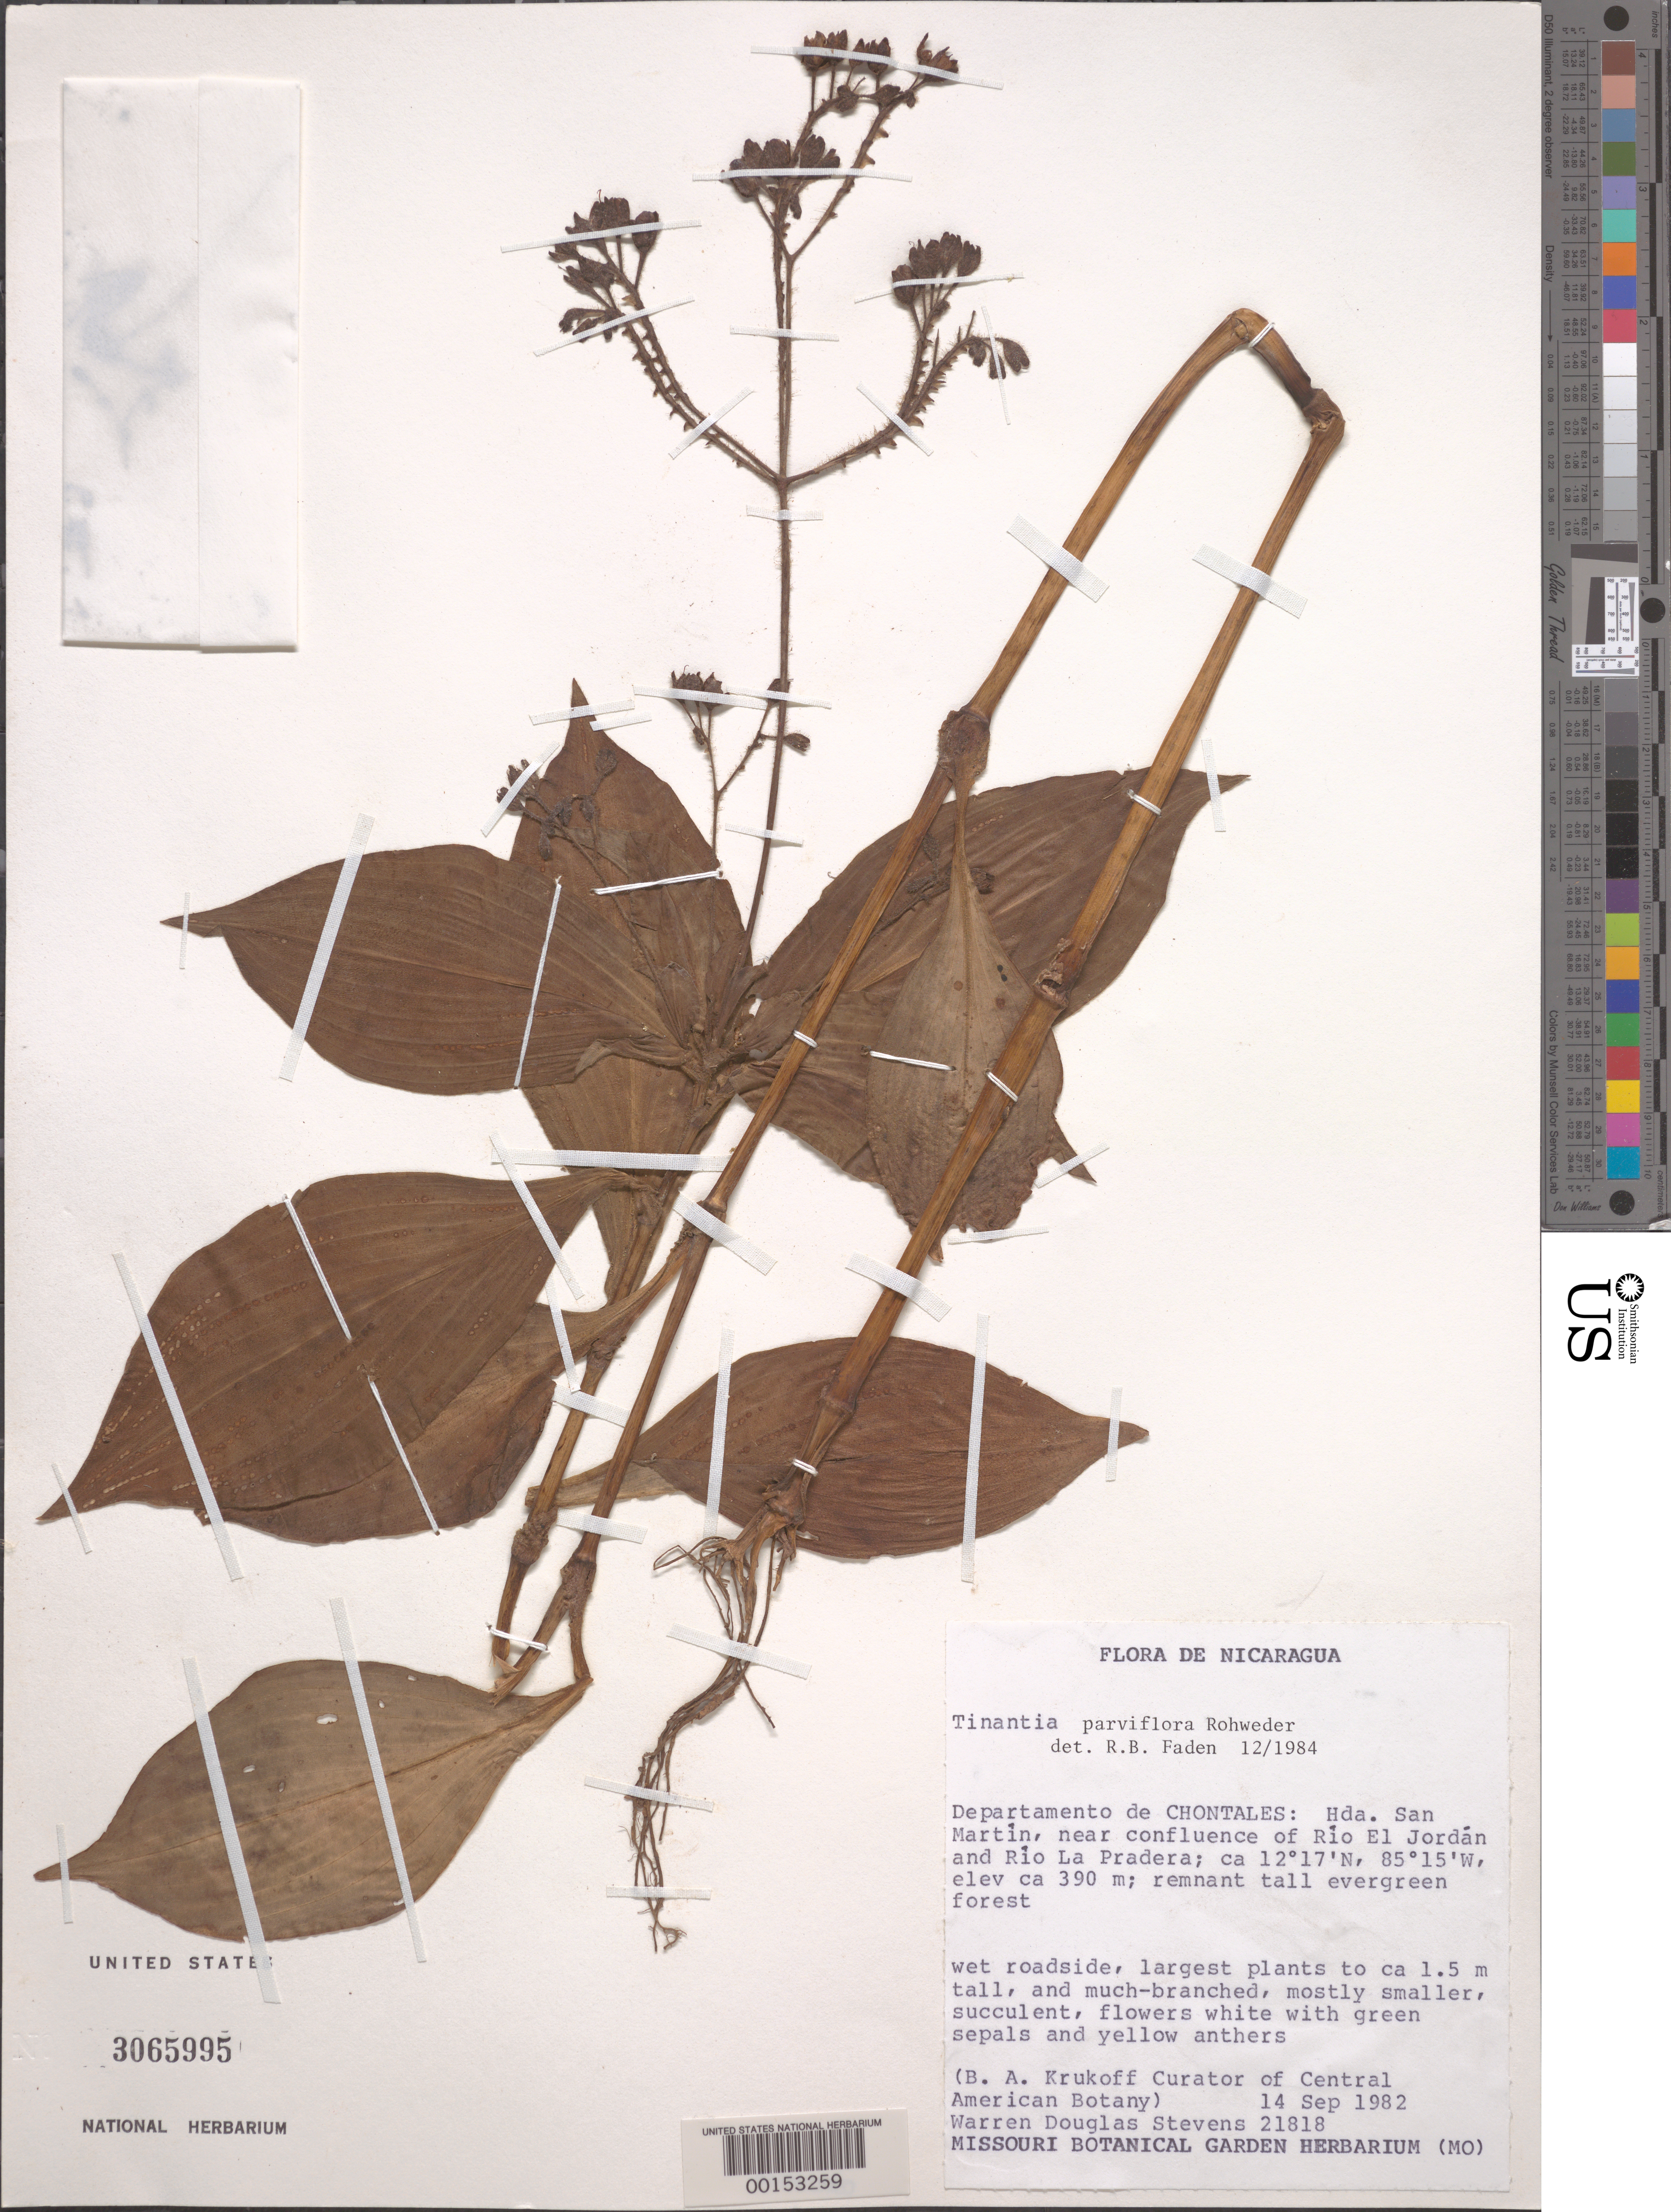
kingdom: Plantae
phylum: Tracheophyta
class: Liliopsida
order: Commelinales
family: Commelinaceae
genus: Tinantia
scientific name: Tinantia parviflora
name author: Rohweder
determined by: Faden, Robert B., (US), Smithsonian Institution - National Museum of Natural History (UNITED STATES)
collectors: W. D. Stevens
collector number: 21818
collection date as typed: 14 Sep 1982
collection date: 1982-09-14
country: Nicaragua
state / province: Chontales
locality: Hacienda san martin, near confluence of rio jordan and rio la pradera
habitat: Remnant evergreen forest, wet roadside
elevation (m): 390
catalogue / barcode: US 3065995